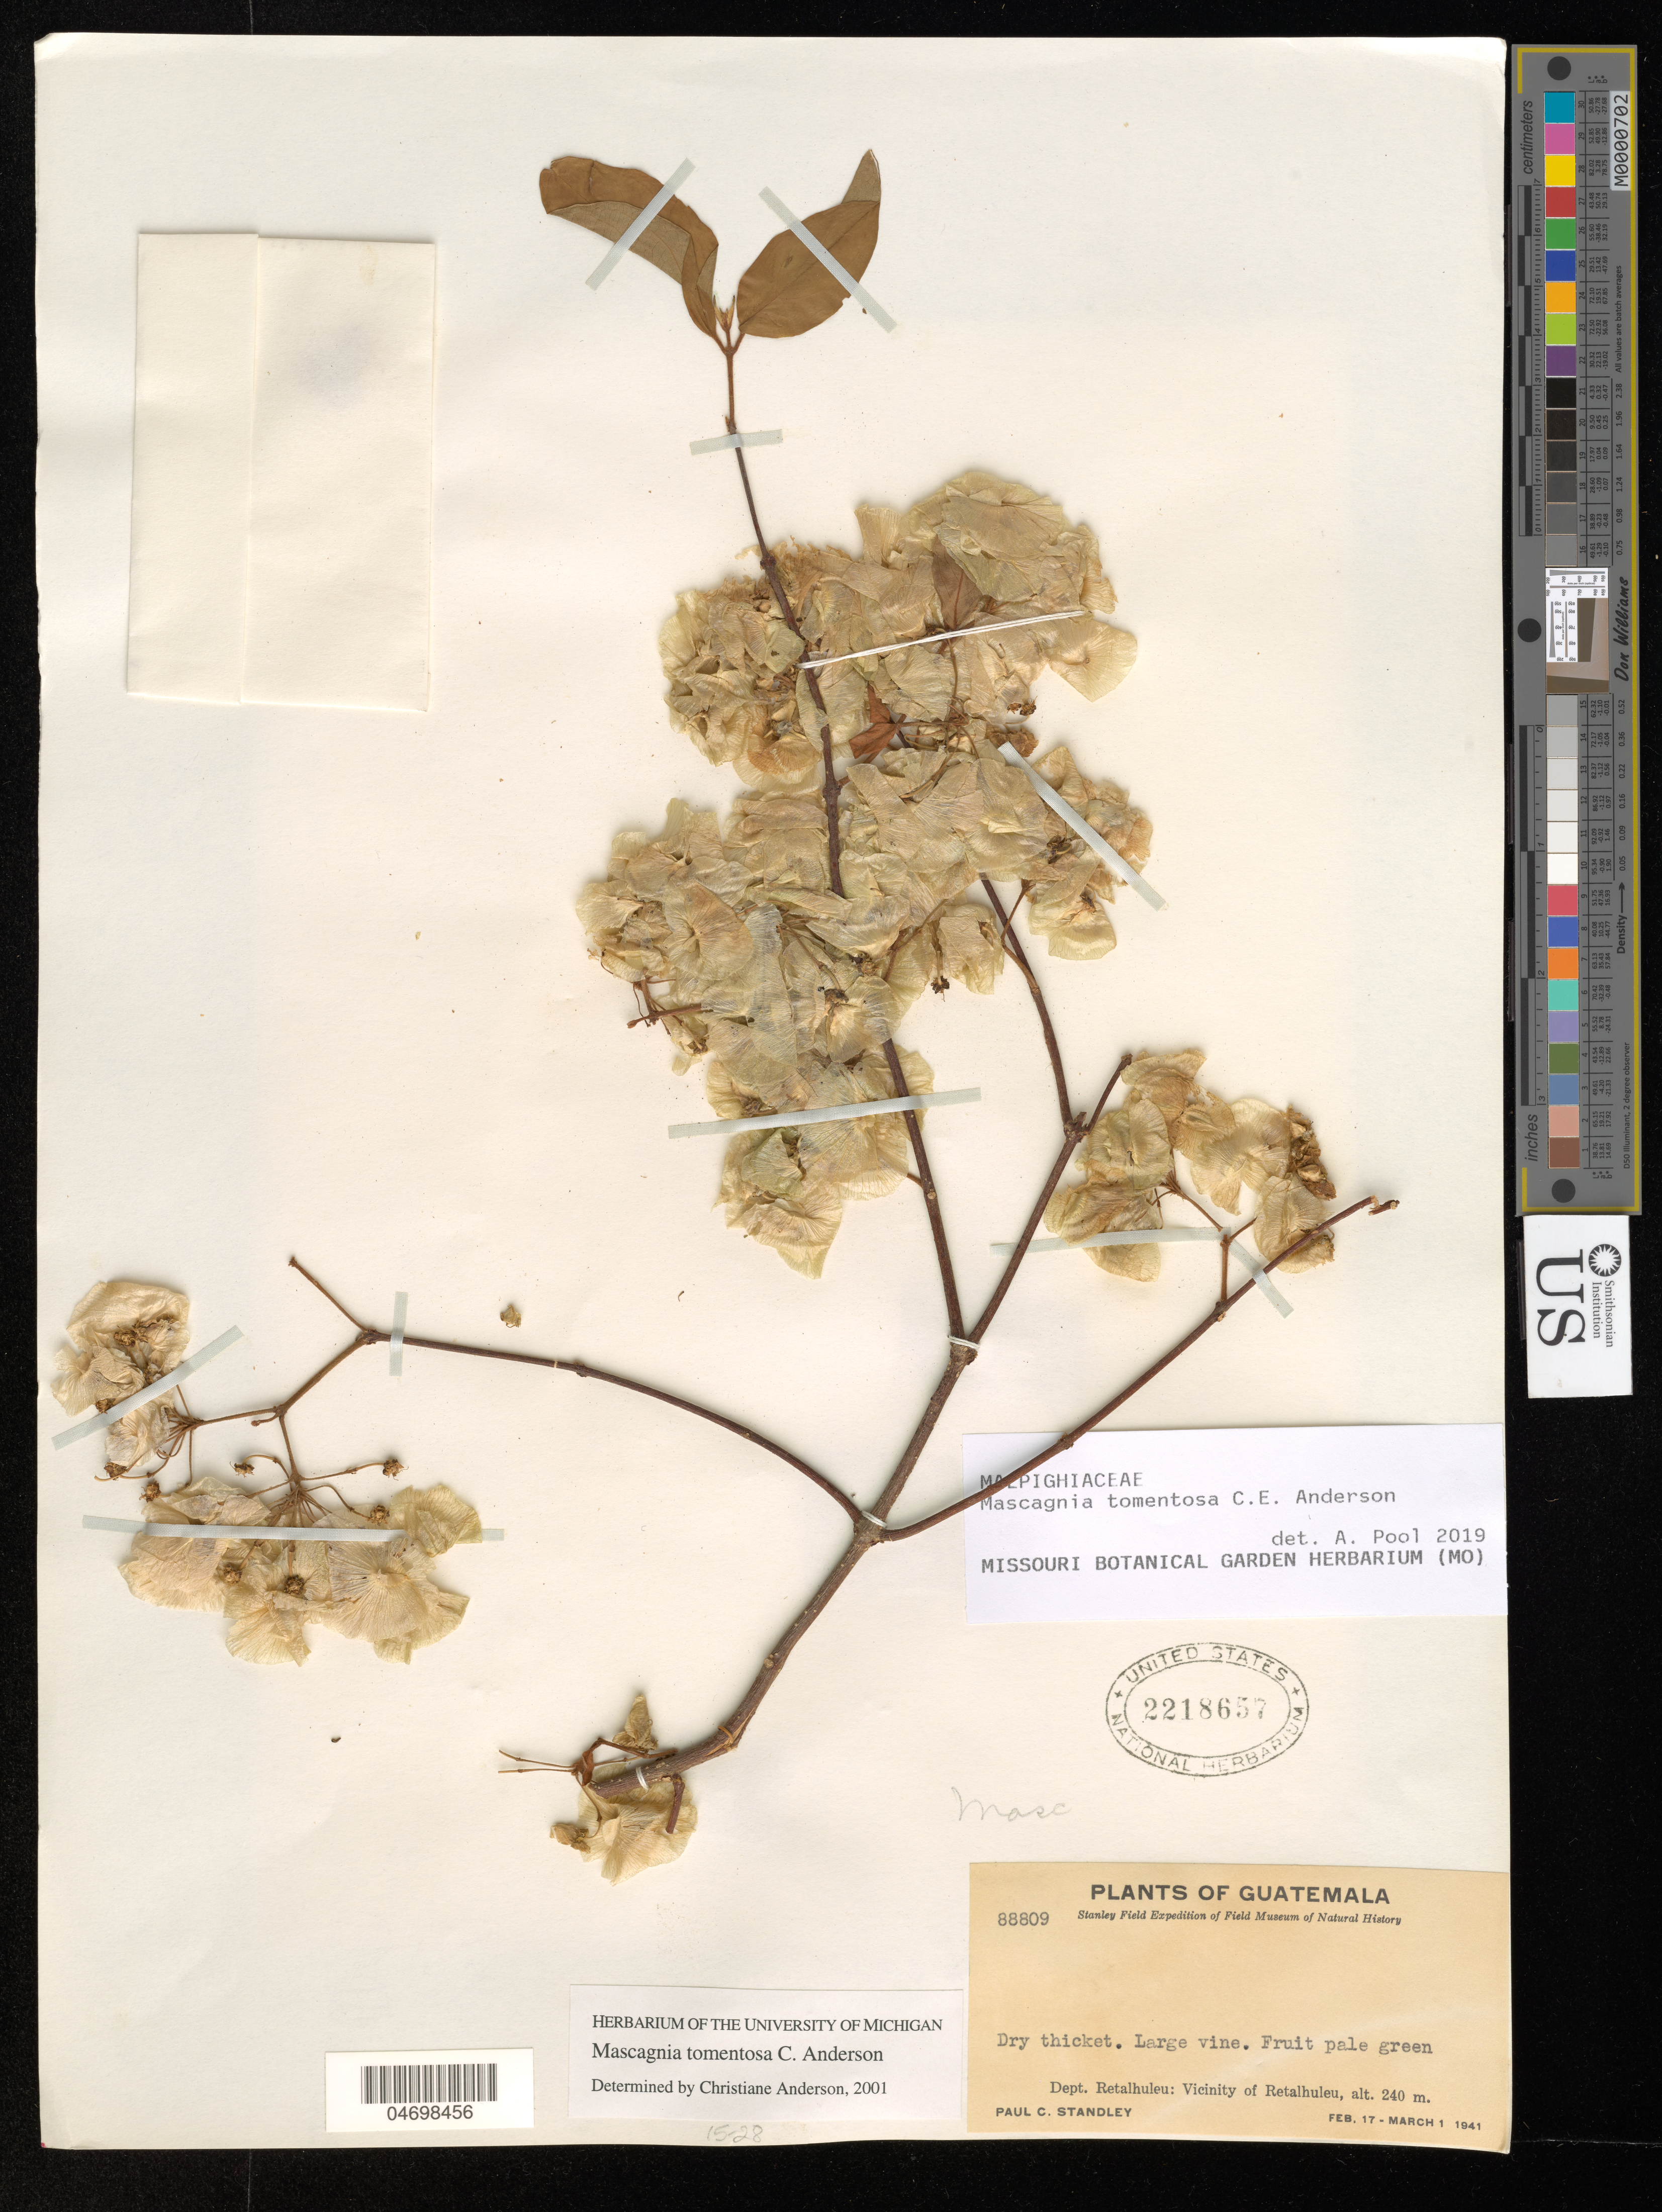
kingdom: Plantae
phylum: Tracheophyta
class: Magnoliopsida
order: Malpighiales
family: Malpighiaceae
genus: Mascagnia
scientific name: Mascagnia tomentosa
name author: C.E. Anderson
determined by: Pool, A., (MO), Missouri Botanical Garden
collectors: P. C. Standley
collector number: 88809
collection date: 1941-02-17/1941-03-01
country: Guatemala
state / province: Retalhuleu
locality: Dept. Retalhuleu: Vicinity of Retalhuleu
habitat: Dry thicket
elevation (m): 240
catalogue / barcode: US 2218657